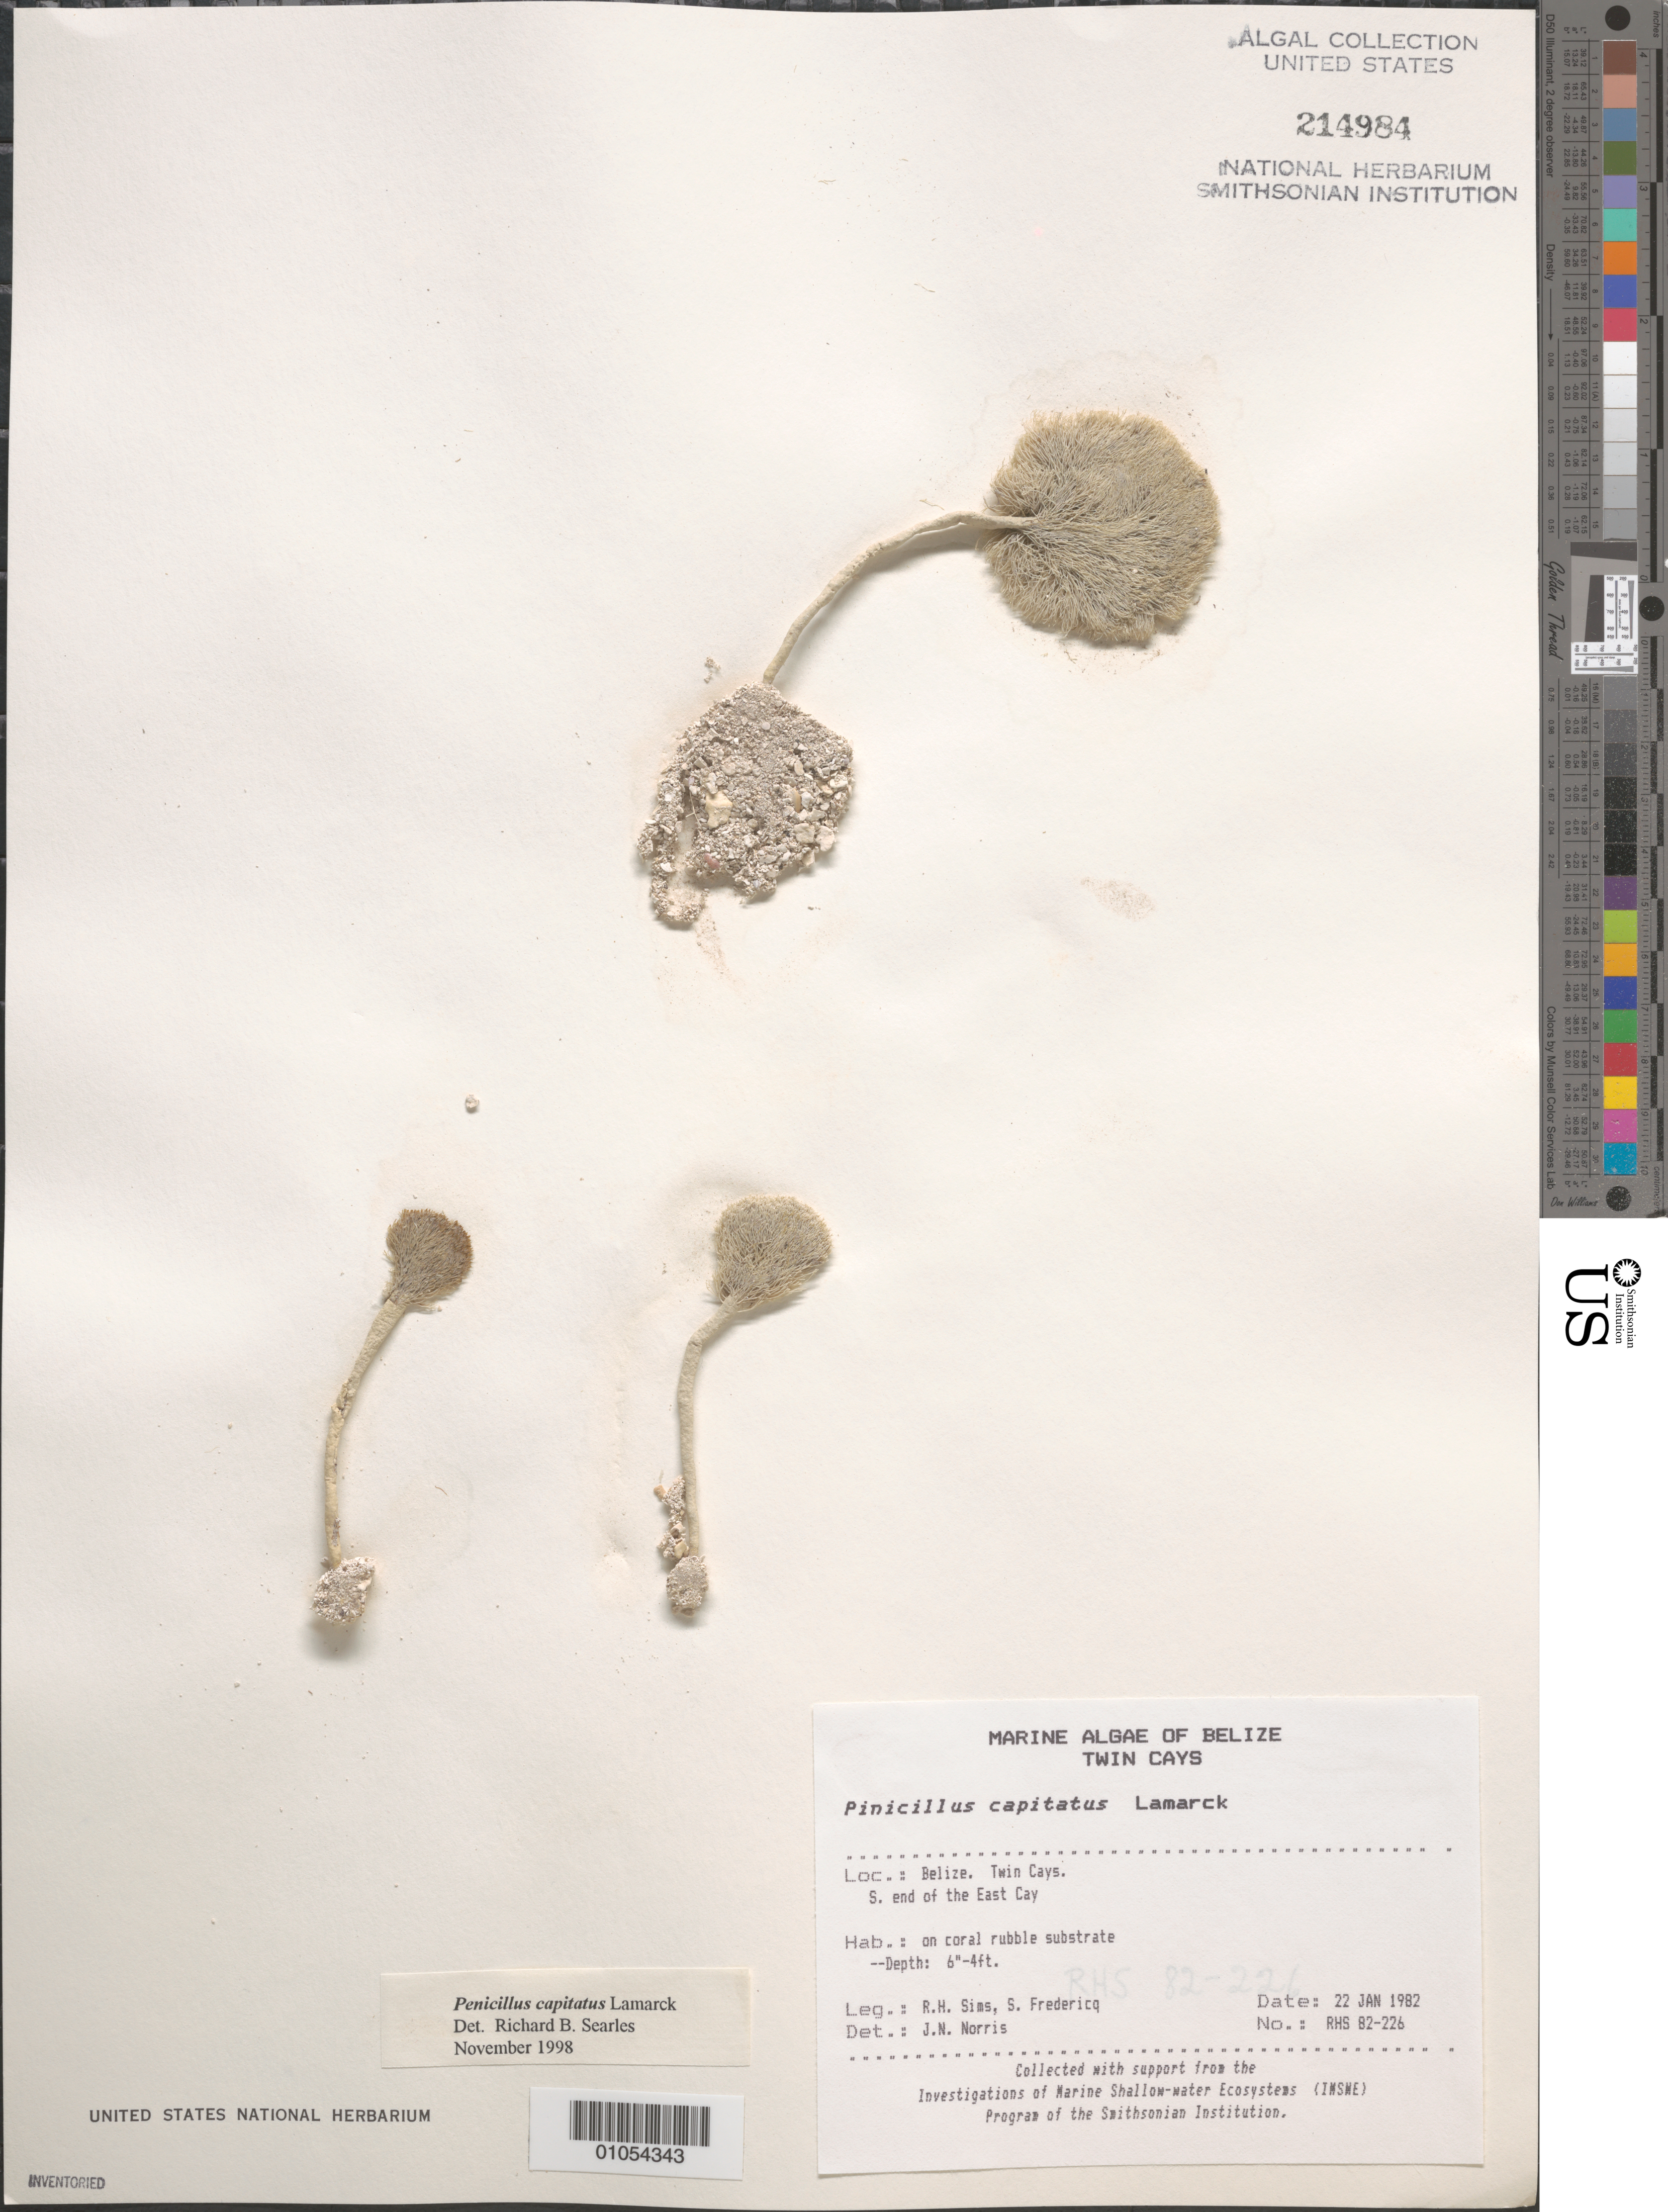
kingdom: Plantae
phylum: Chlorophyta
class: Ulvophyceae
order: Bryopsidales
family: Udoteaceae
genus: Penicillus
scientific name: Penicillus capitatus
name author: Lam.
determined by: Searles, R. B.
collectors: R. H. Sims & S. Fredericq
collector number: RHS 82-226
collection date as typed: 22 Jan 1982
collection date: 1982-01-22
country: Belize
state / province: Stann Creek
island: East Cay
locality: South end of the East Cay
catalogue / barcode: US 214984